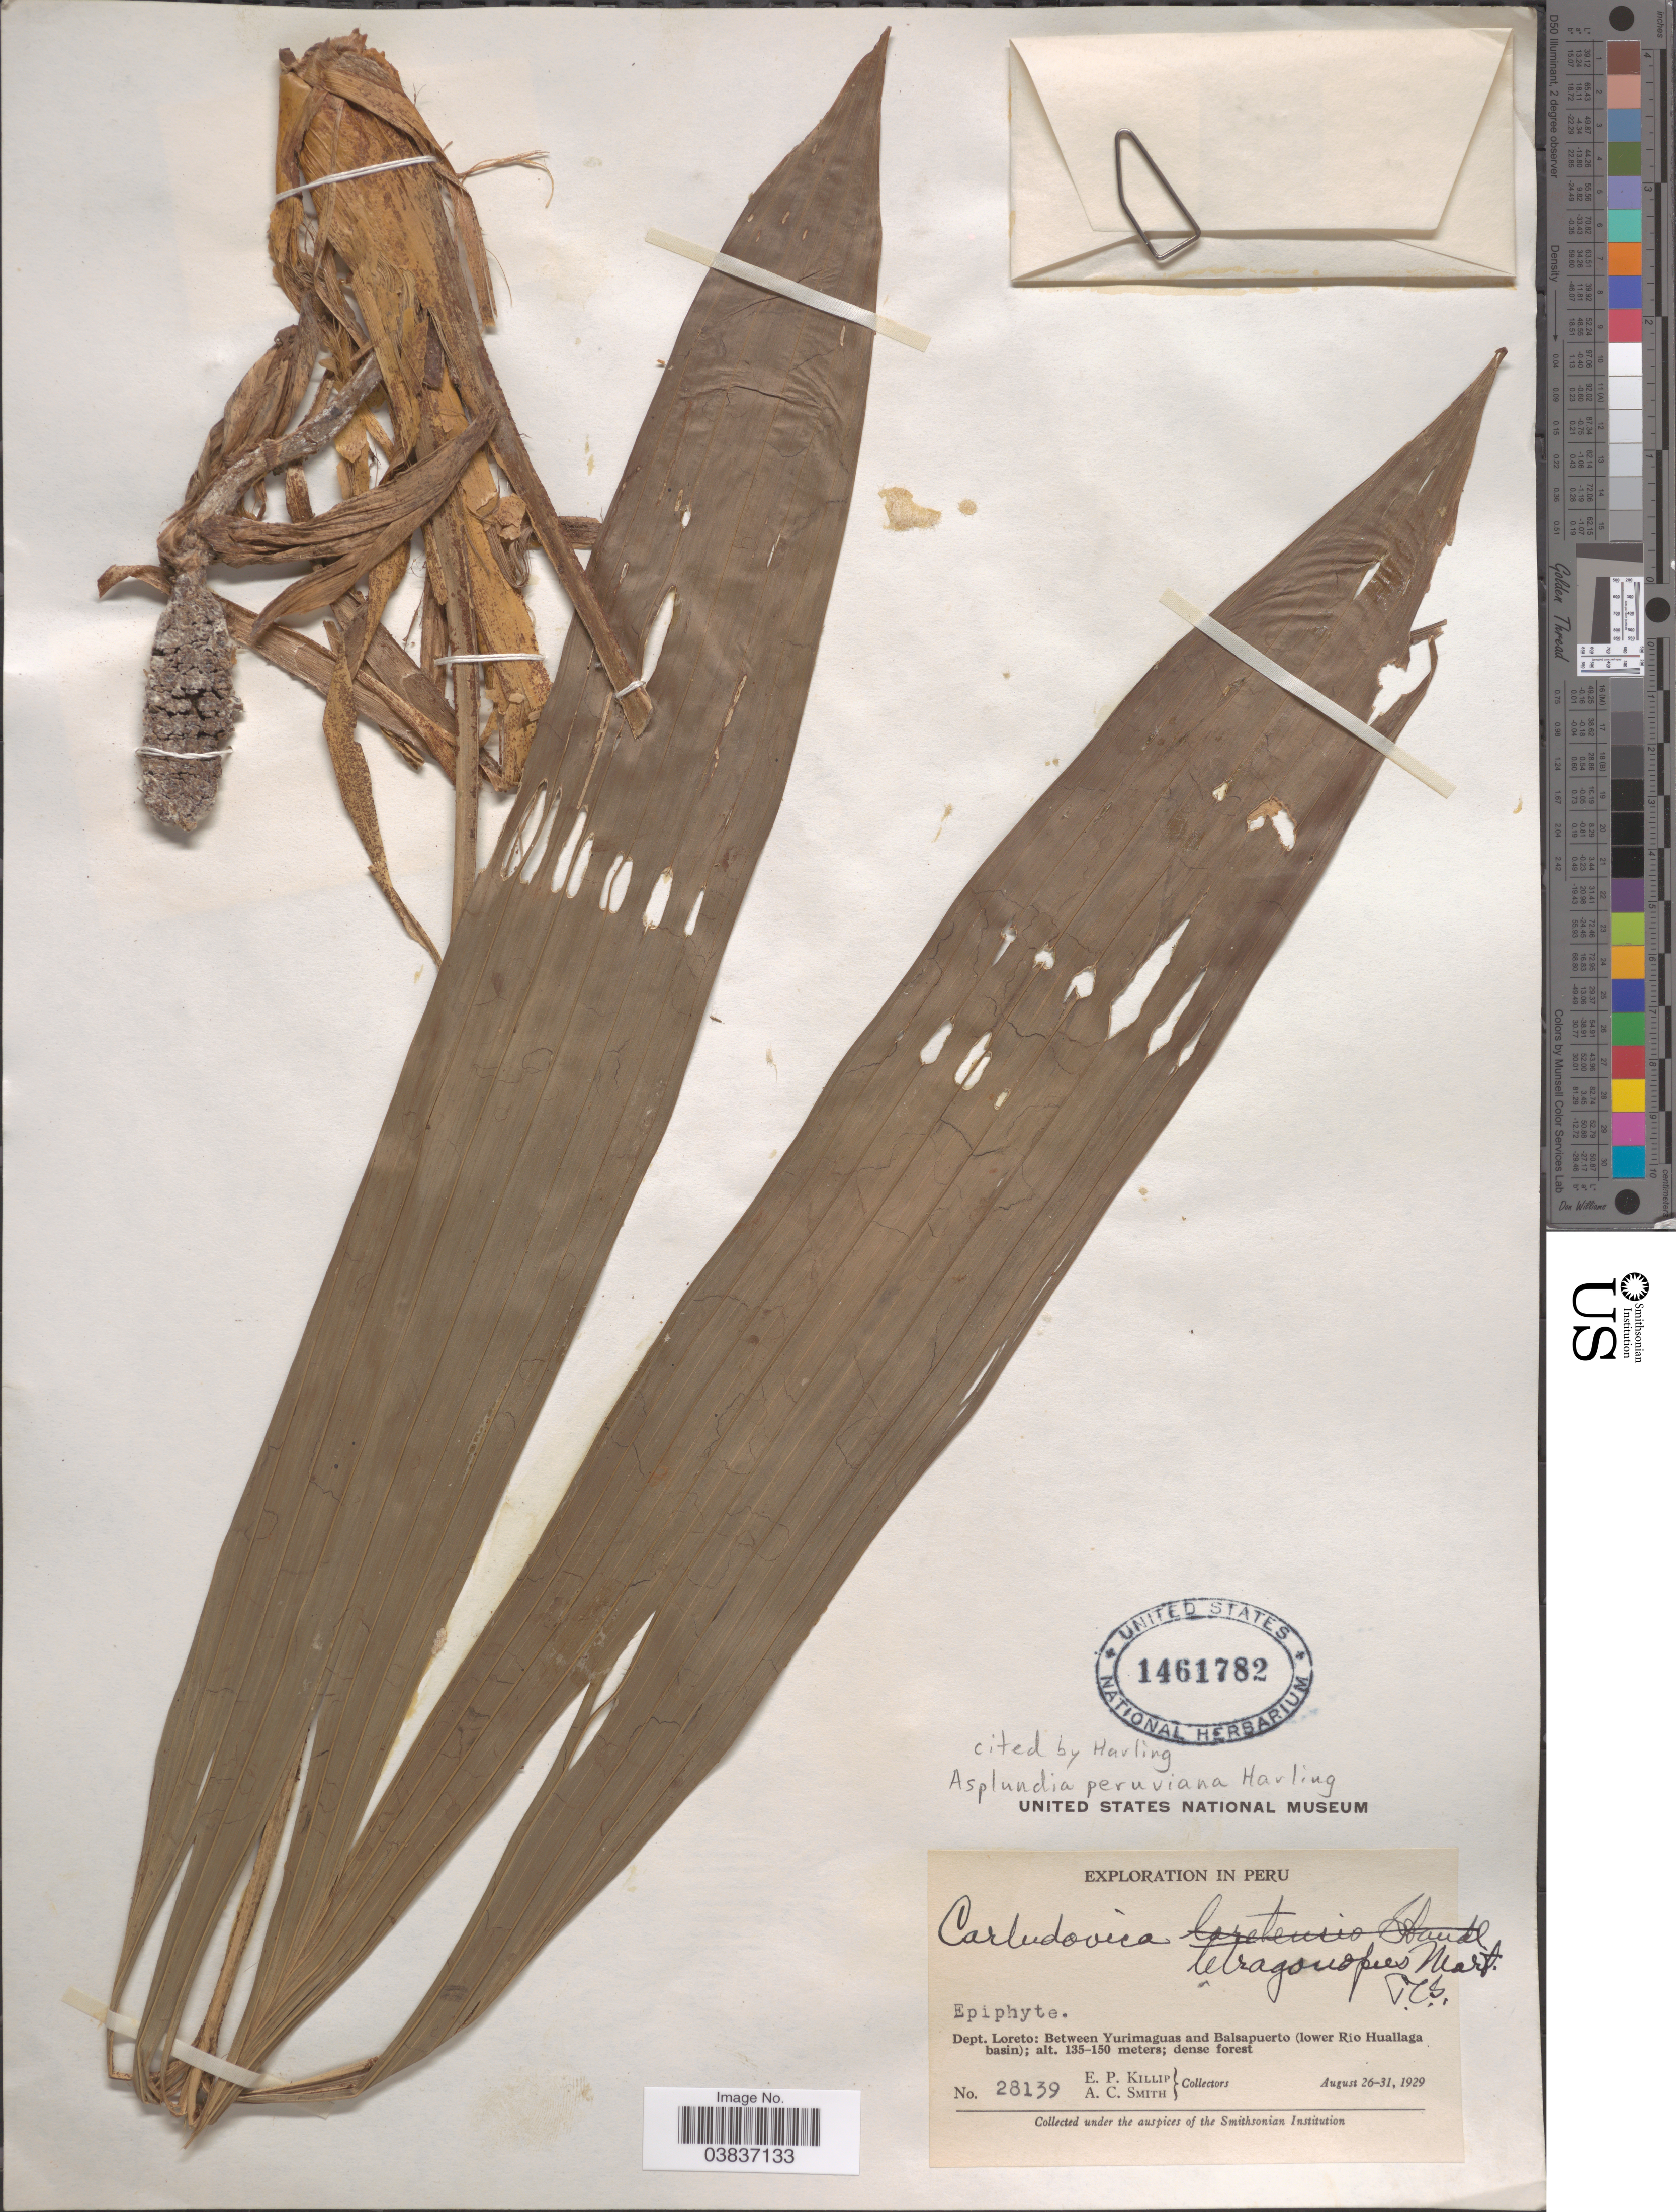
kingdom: Plantae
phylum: Tracheophyta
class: Liliopsida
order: Pandanales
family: Cyclanthaceae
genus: Asplundia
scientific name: Asplundia peruviana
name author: Harling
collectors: E. P. Killip & A. C. Smith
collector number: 28139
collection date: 1929-08-26/1929-08-31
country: Peru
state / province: Loreto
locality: Dept. Loreto: Between Yurimaguas and Balsapuerto (lower Río Huallaga basin).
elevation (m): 135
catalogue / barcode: US 1461782